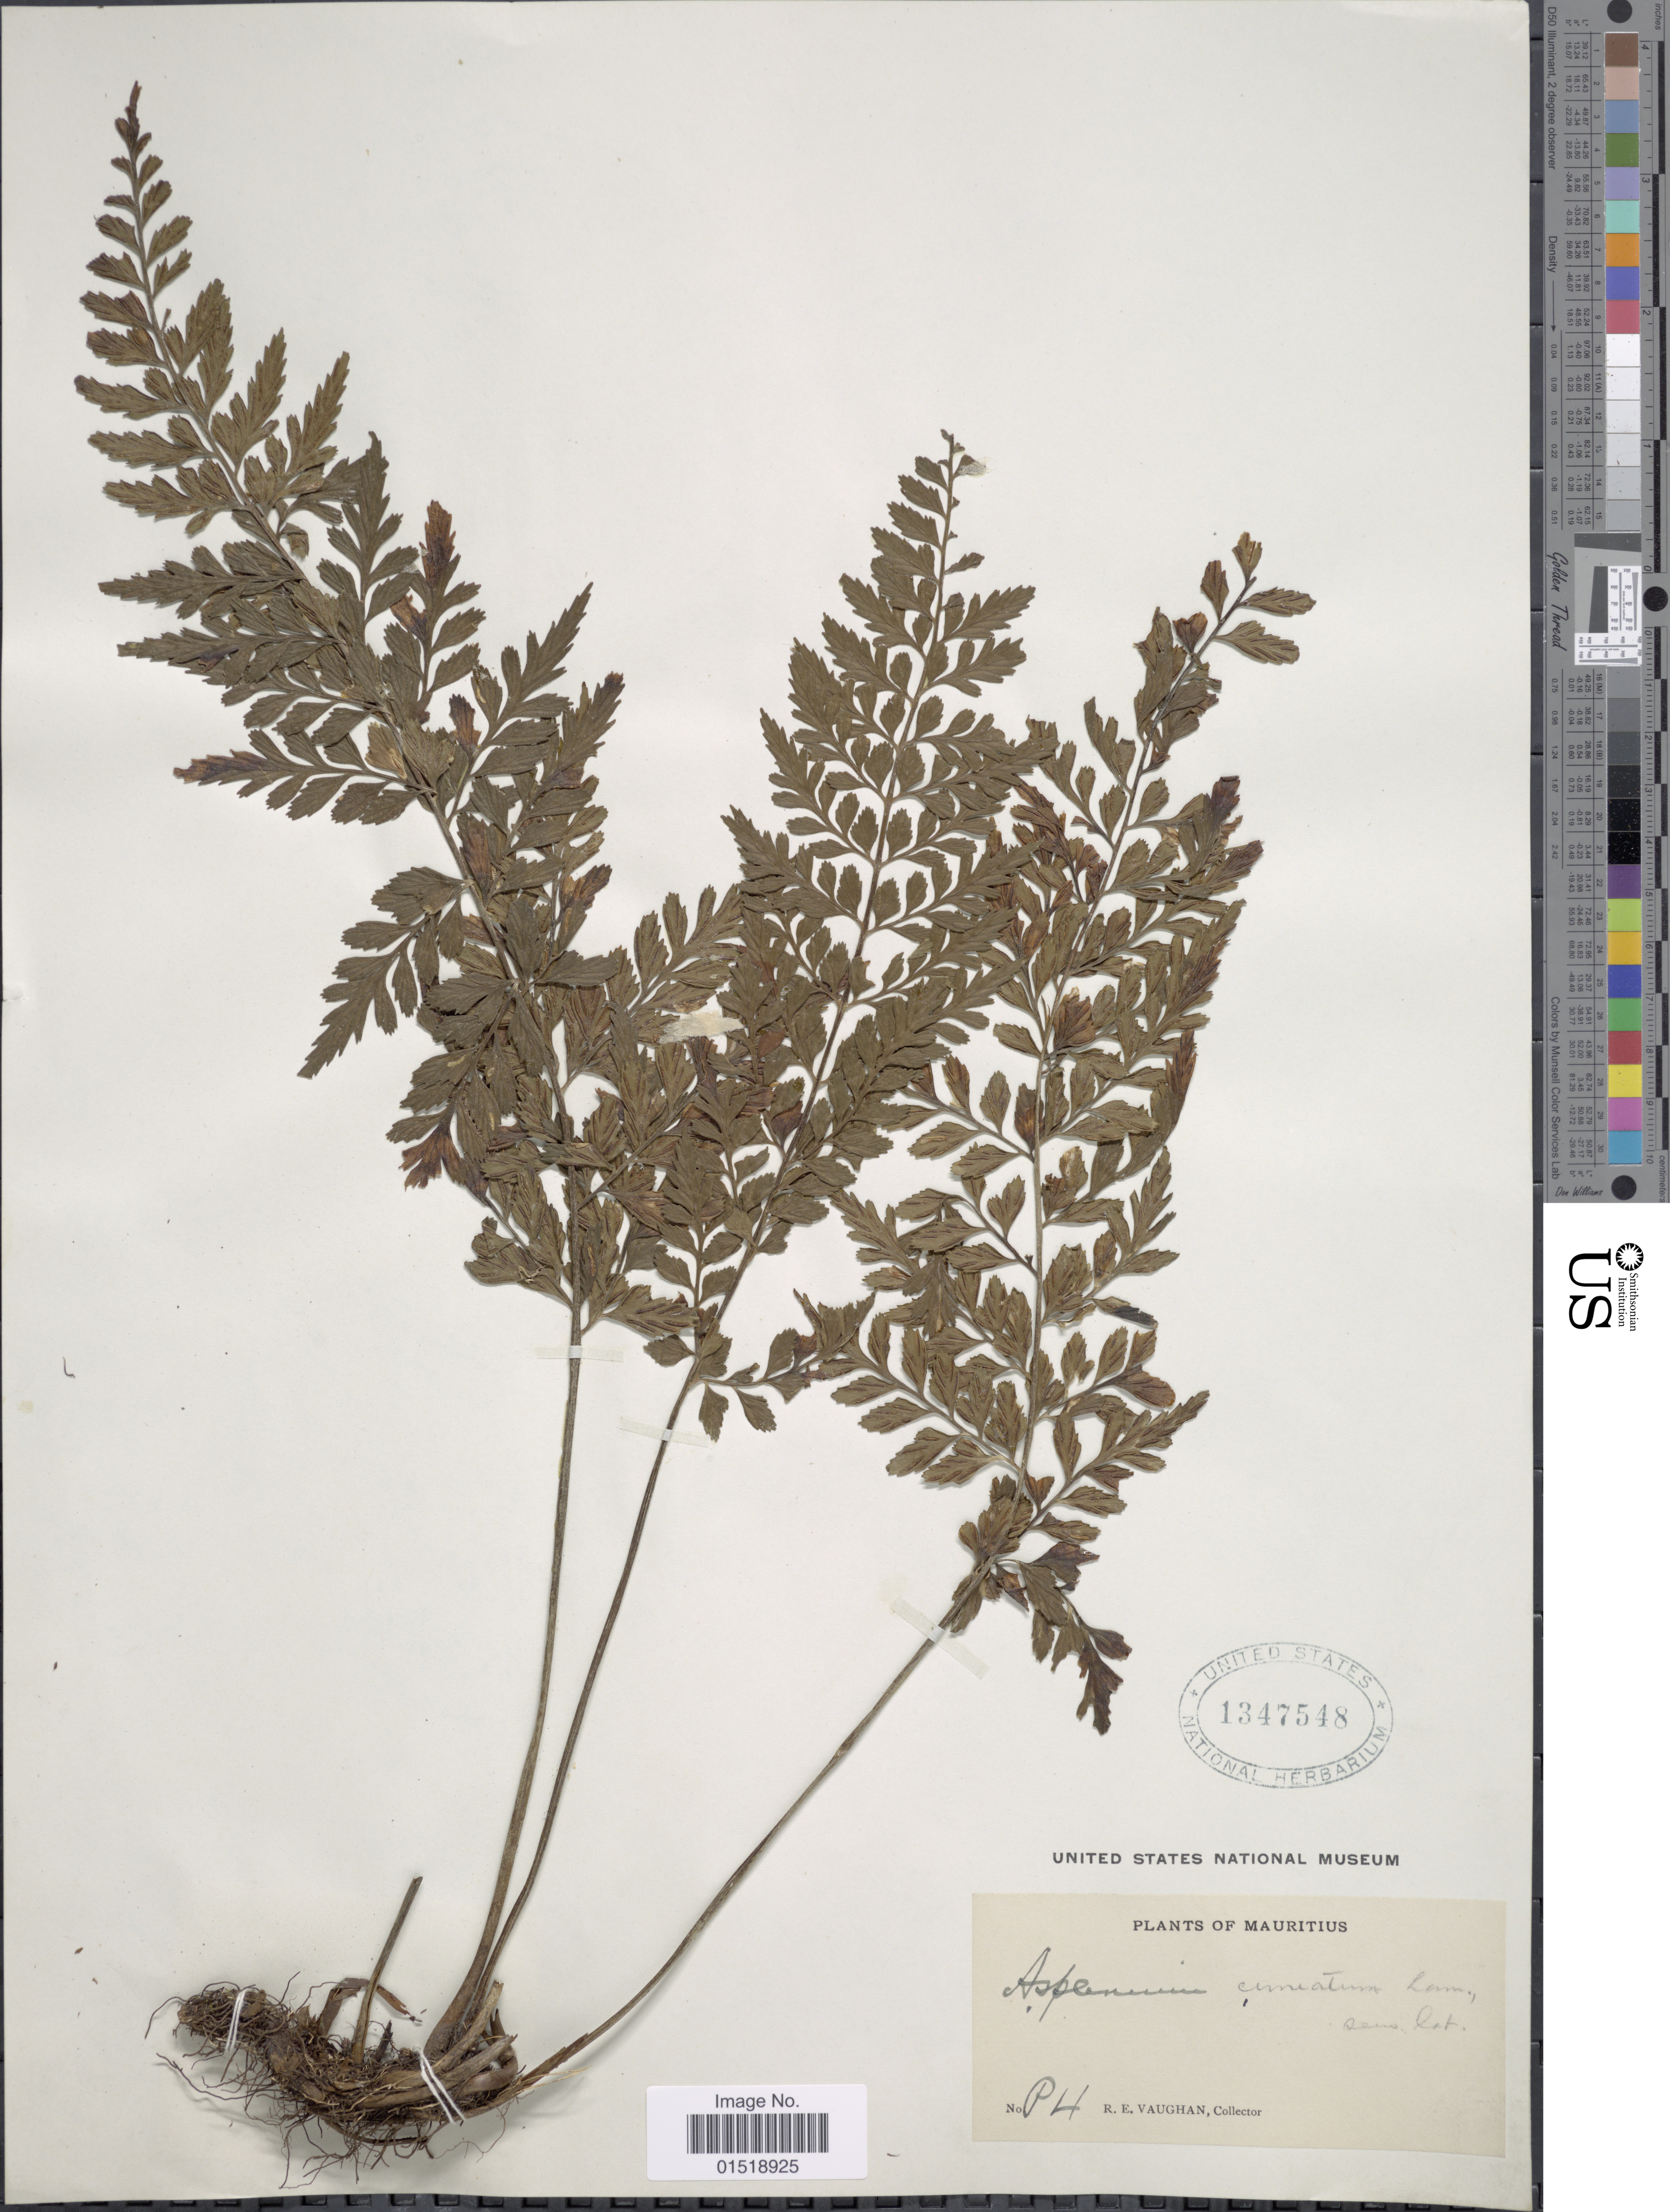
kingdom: Plantae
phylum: Tracheophyta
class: Polypodiopsida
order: Polypodiales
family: Aspleniaceae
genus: Asplenium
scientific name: Asplenium cuneatum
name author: Lam.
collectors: R. Vaughan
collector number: P4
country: Mauritius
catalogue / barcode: US 1347548